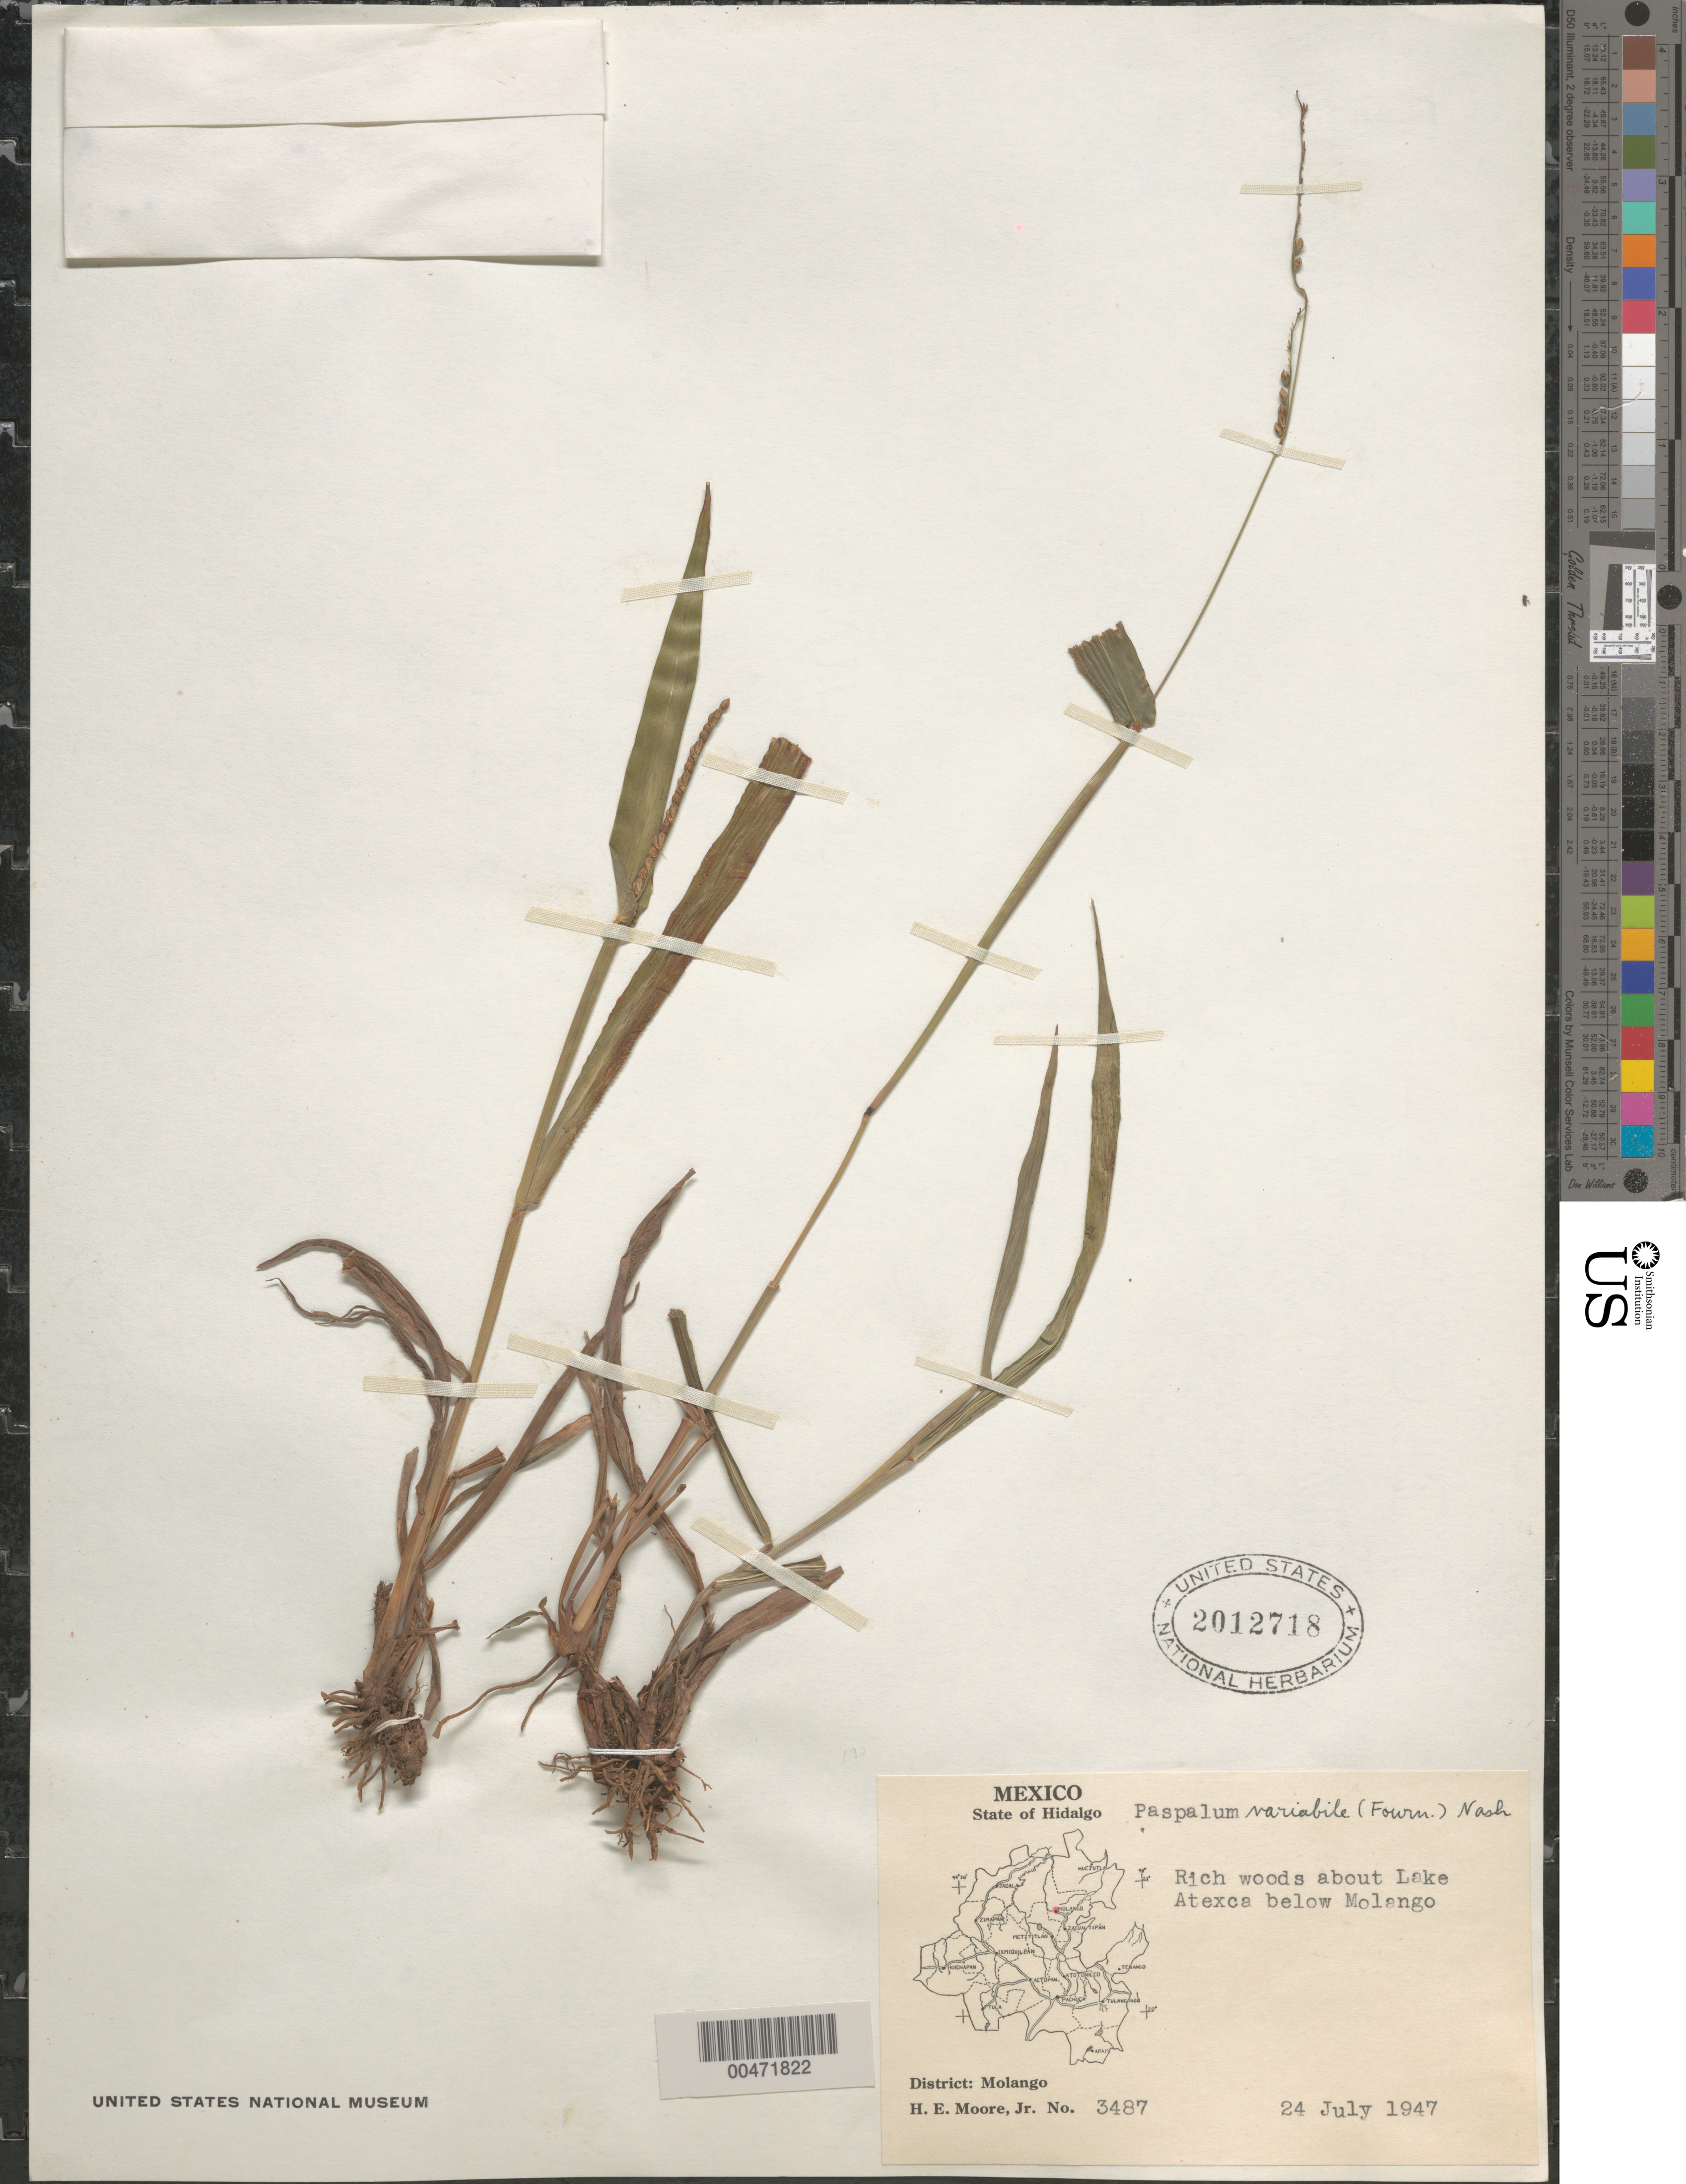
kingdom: Plantae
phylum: Tracheophyta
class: Liliopsida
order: Poales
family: Poaceae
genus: Paspalum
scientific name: Paspalum variabile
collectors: H. E. Moore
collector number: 3487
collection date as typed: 24 Jul 1947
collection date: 1947-07-24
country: Mexico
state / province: Hidalgo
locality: About Lake Atexca below Molango, Molango Dist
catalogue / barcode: US 2012718